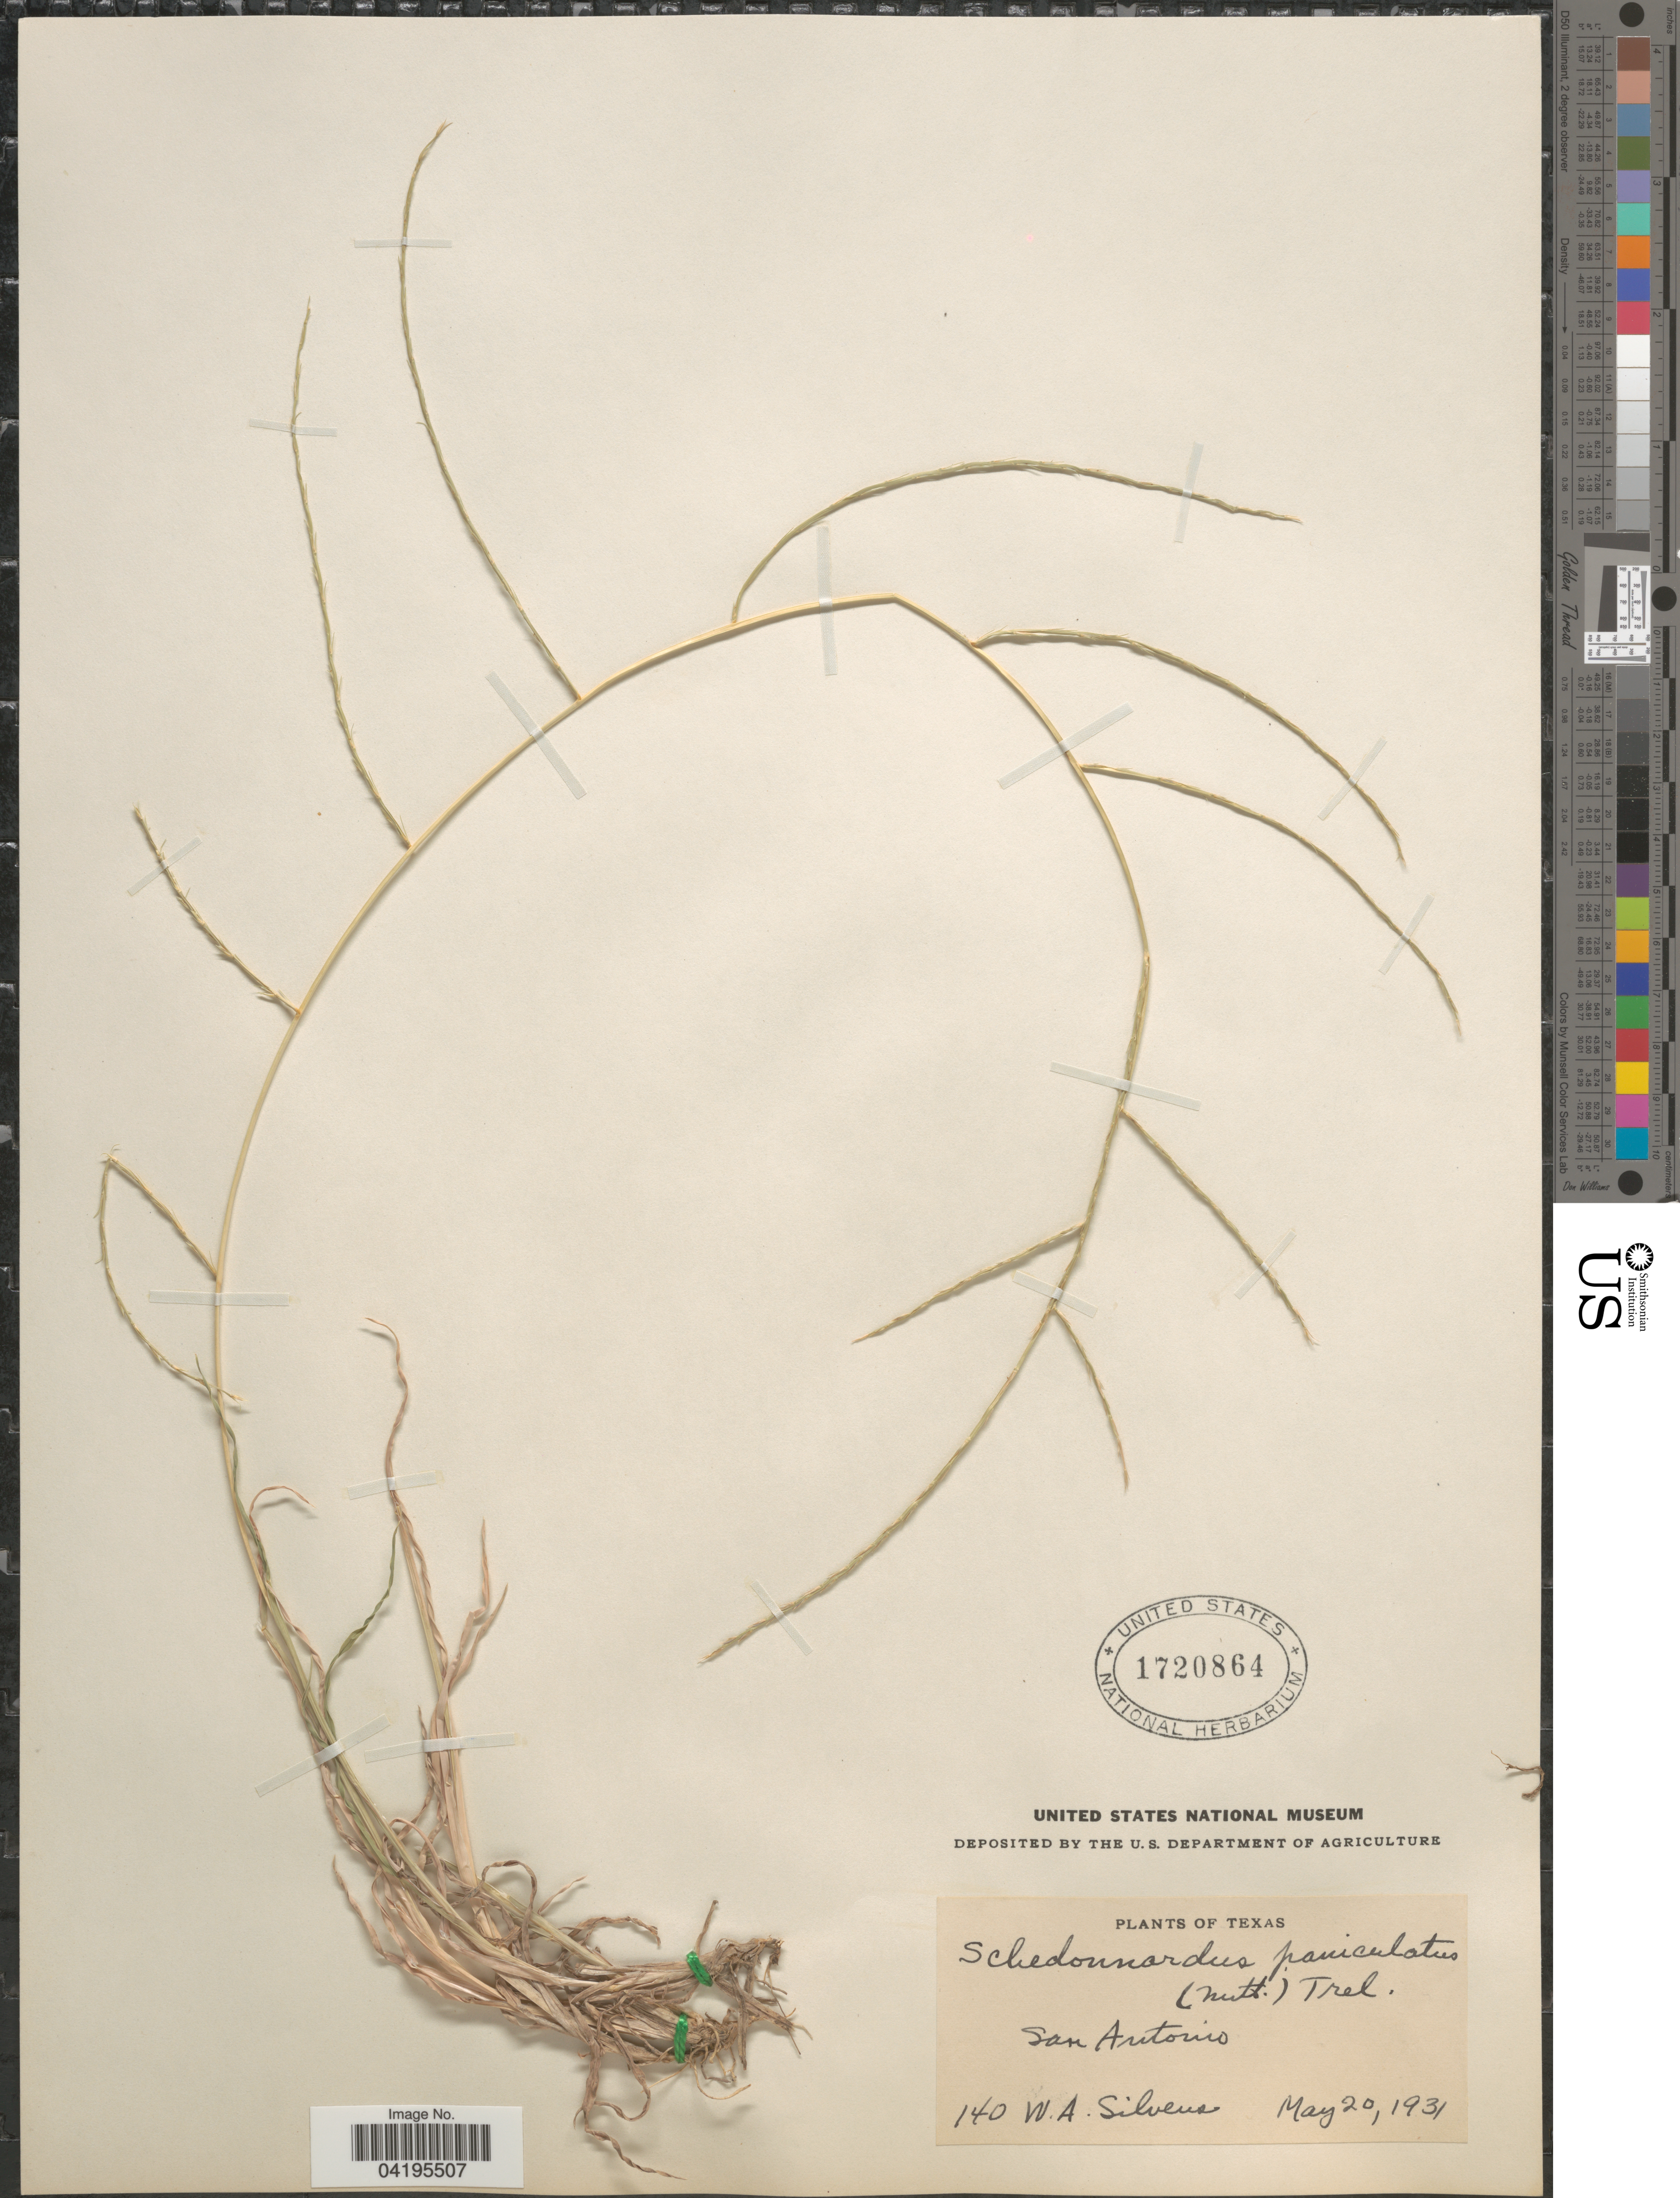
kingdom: Plantae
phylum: Tracheophyta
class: Liliopsida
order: Poales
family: Poaceae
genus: Muhlenbergia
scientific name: Muhlenbergia paniculata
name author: (Nutt.) Columbus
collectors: W. Silveus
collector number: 140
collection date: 1931-05-20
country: United States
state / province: Texas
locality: San Antonio.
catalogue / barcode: US 1720864